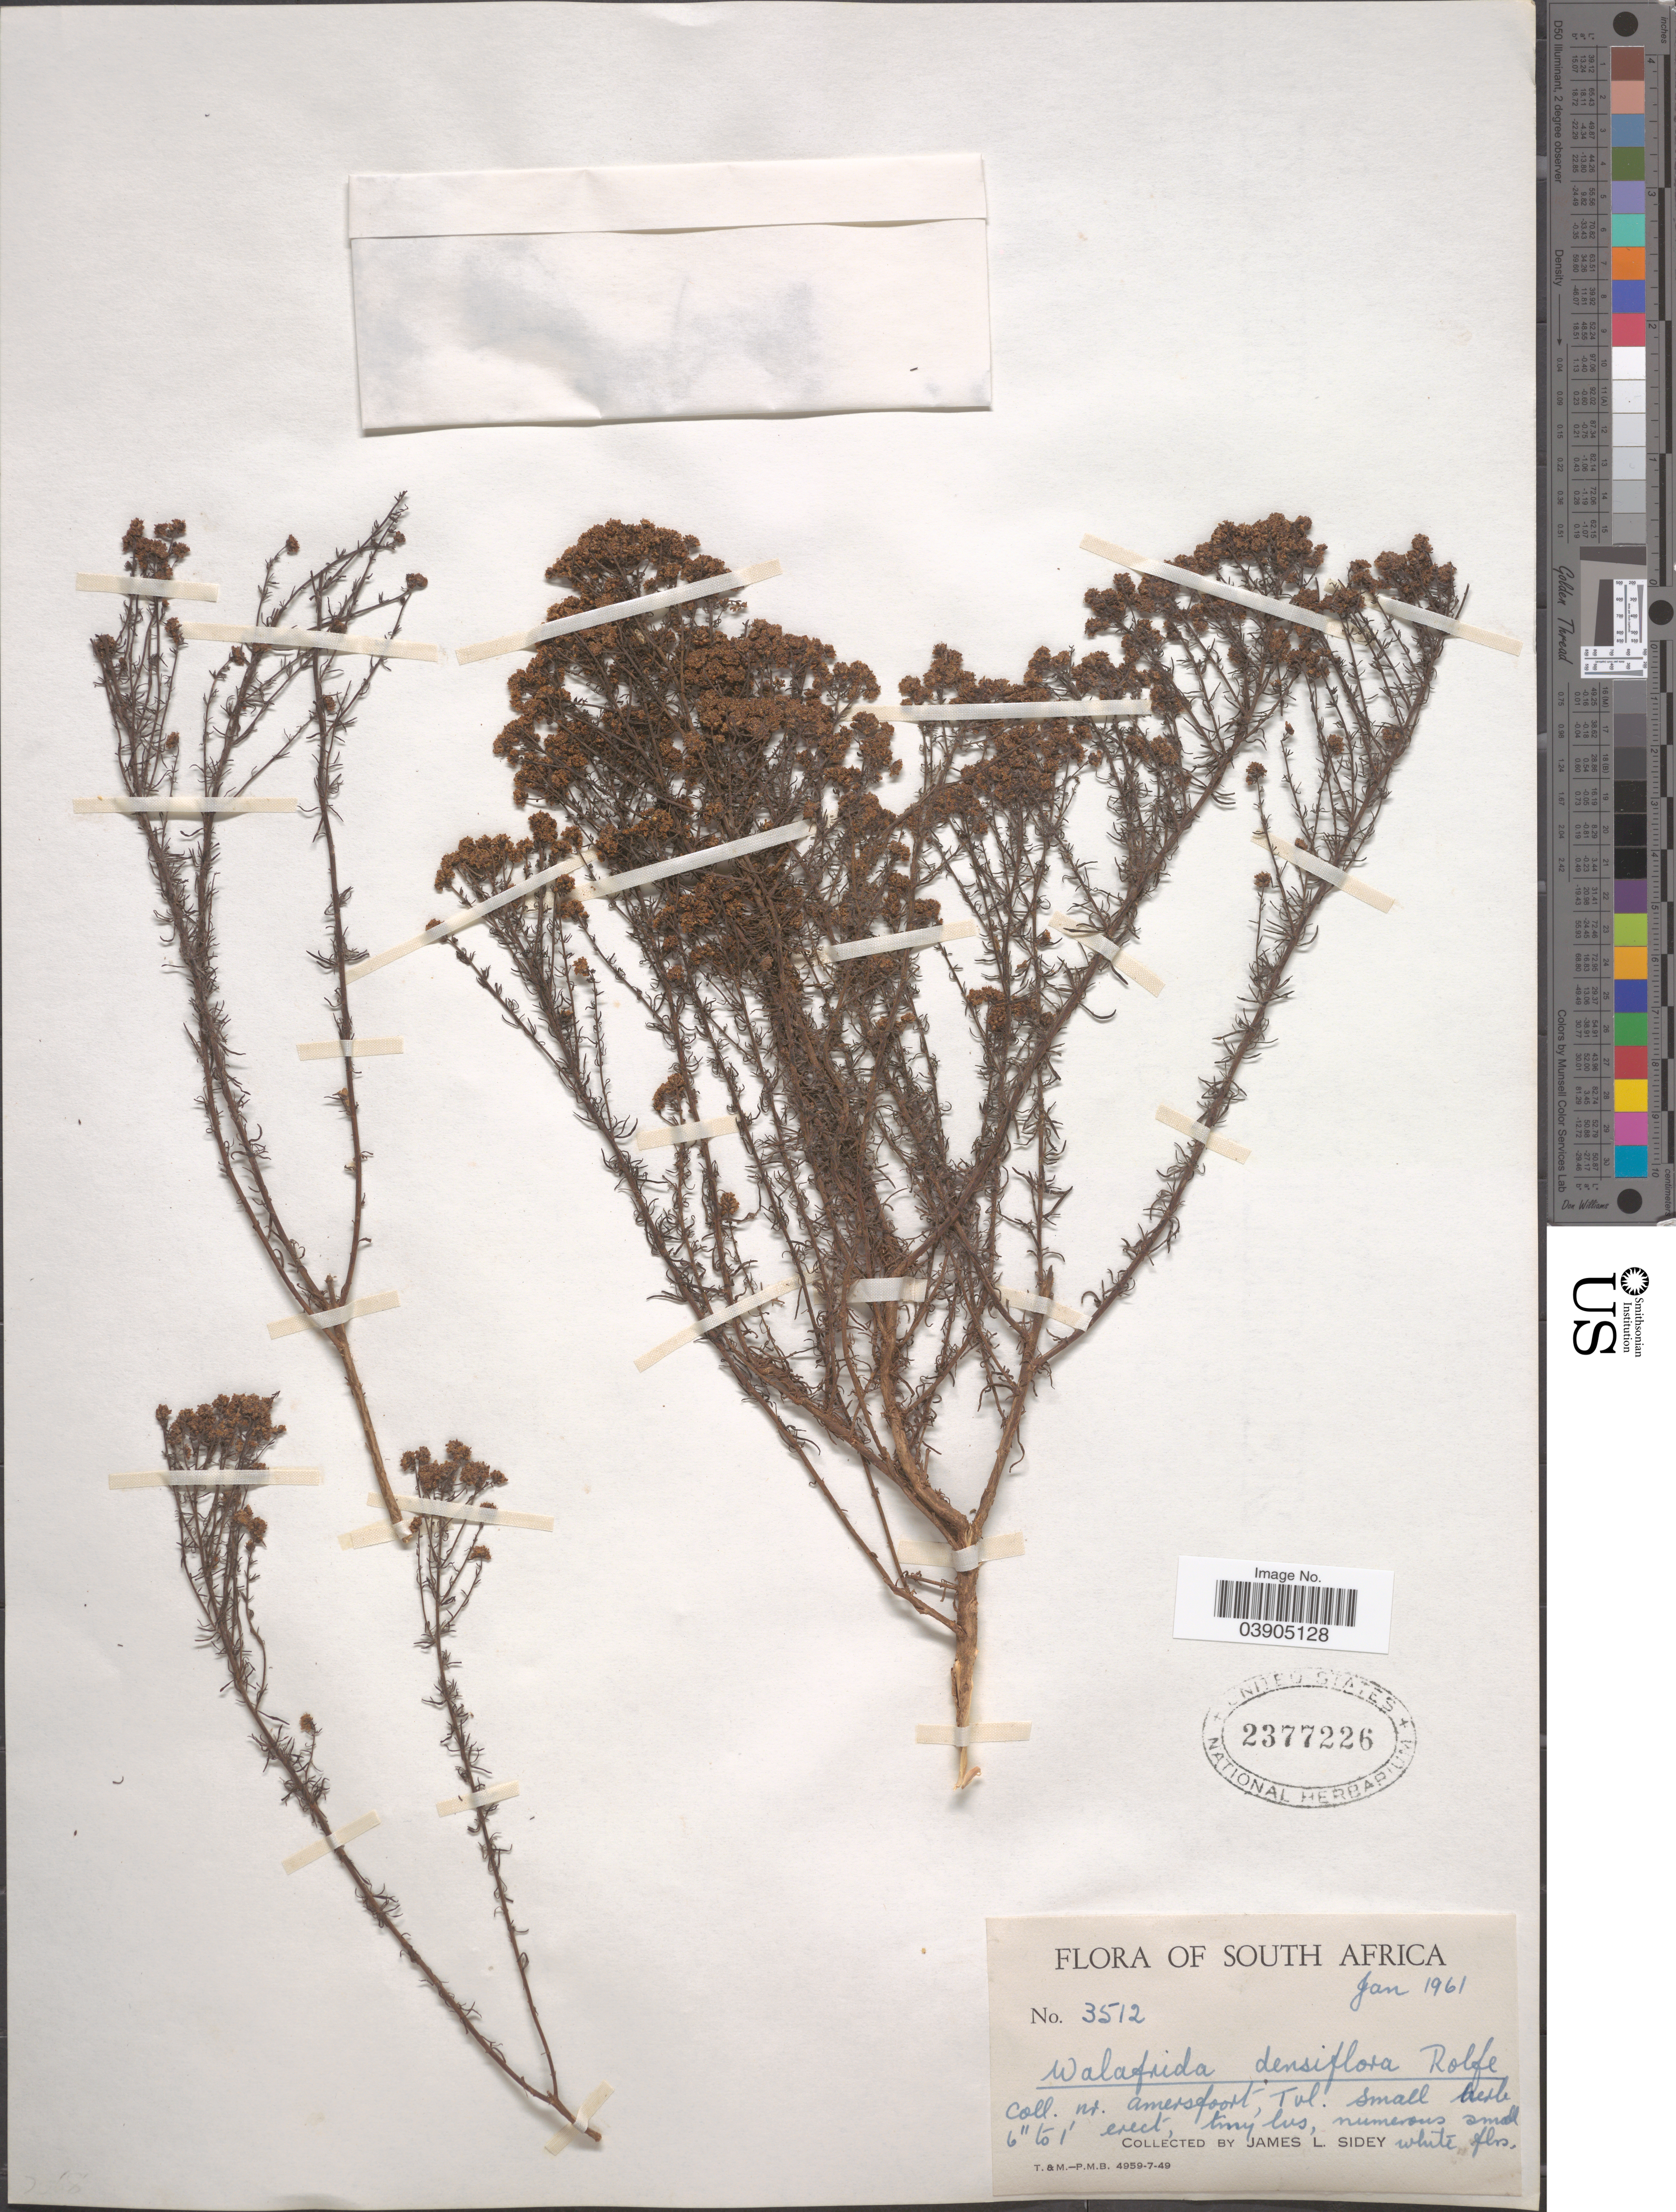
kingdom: Plantae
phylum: Tracheophyta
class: Magnoliopsida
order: Lamiales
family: Scrophulariaceae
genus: Selago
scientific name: Selago densiflora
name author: Rolfe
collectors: J. L. Sidey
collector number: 3512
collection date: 1961-01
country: South Africa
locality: Nr. Amersfoort, Tvl.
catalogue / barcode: US 2377226